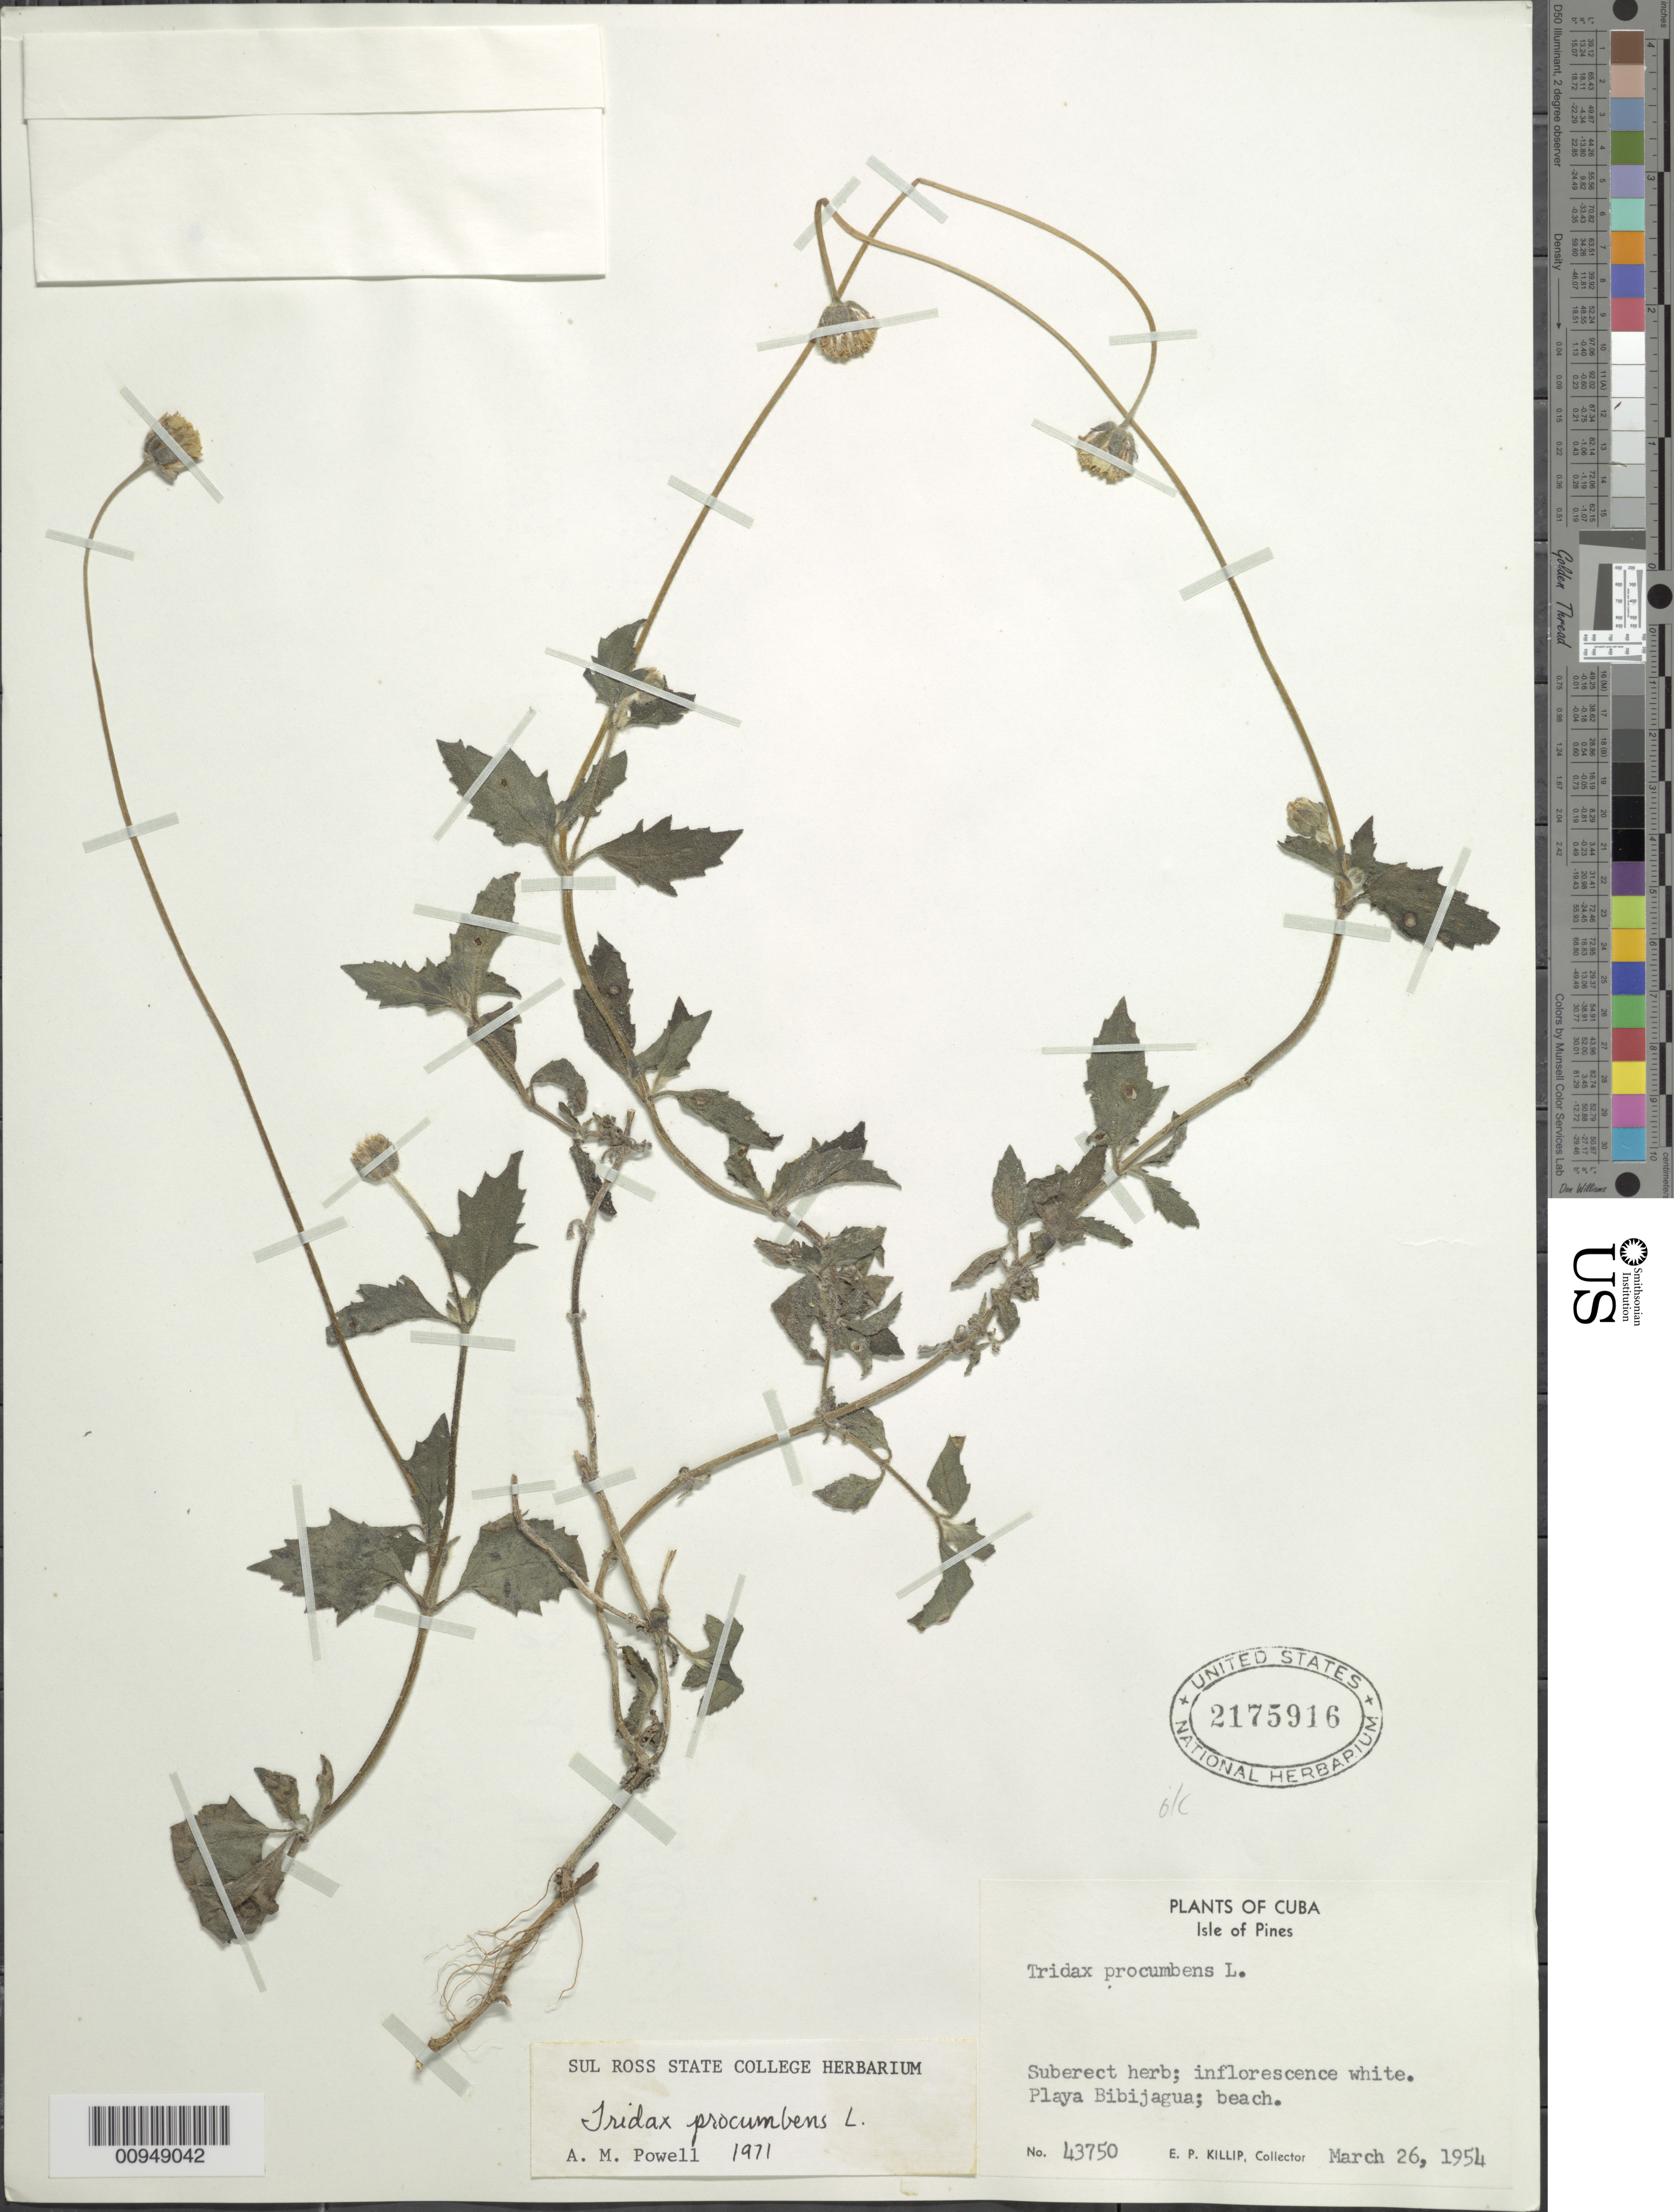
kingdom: Plantae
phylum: Tracheophyta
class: Magnoliopsida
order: Asterales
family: Asteraceae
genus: Tridax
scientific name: Tridax procumbens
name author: L.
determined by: Powell, A. M.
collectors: E. P. Killip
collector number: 43750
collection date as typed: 26 Mar 1954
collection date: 1954-03-26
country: Cuba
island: Isla de la Juventud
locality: Playa Bibijagua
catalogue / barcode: US 2175916